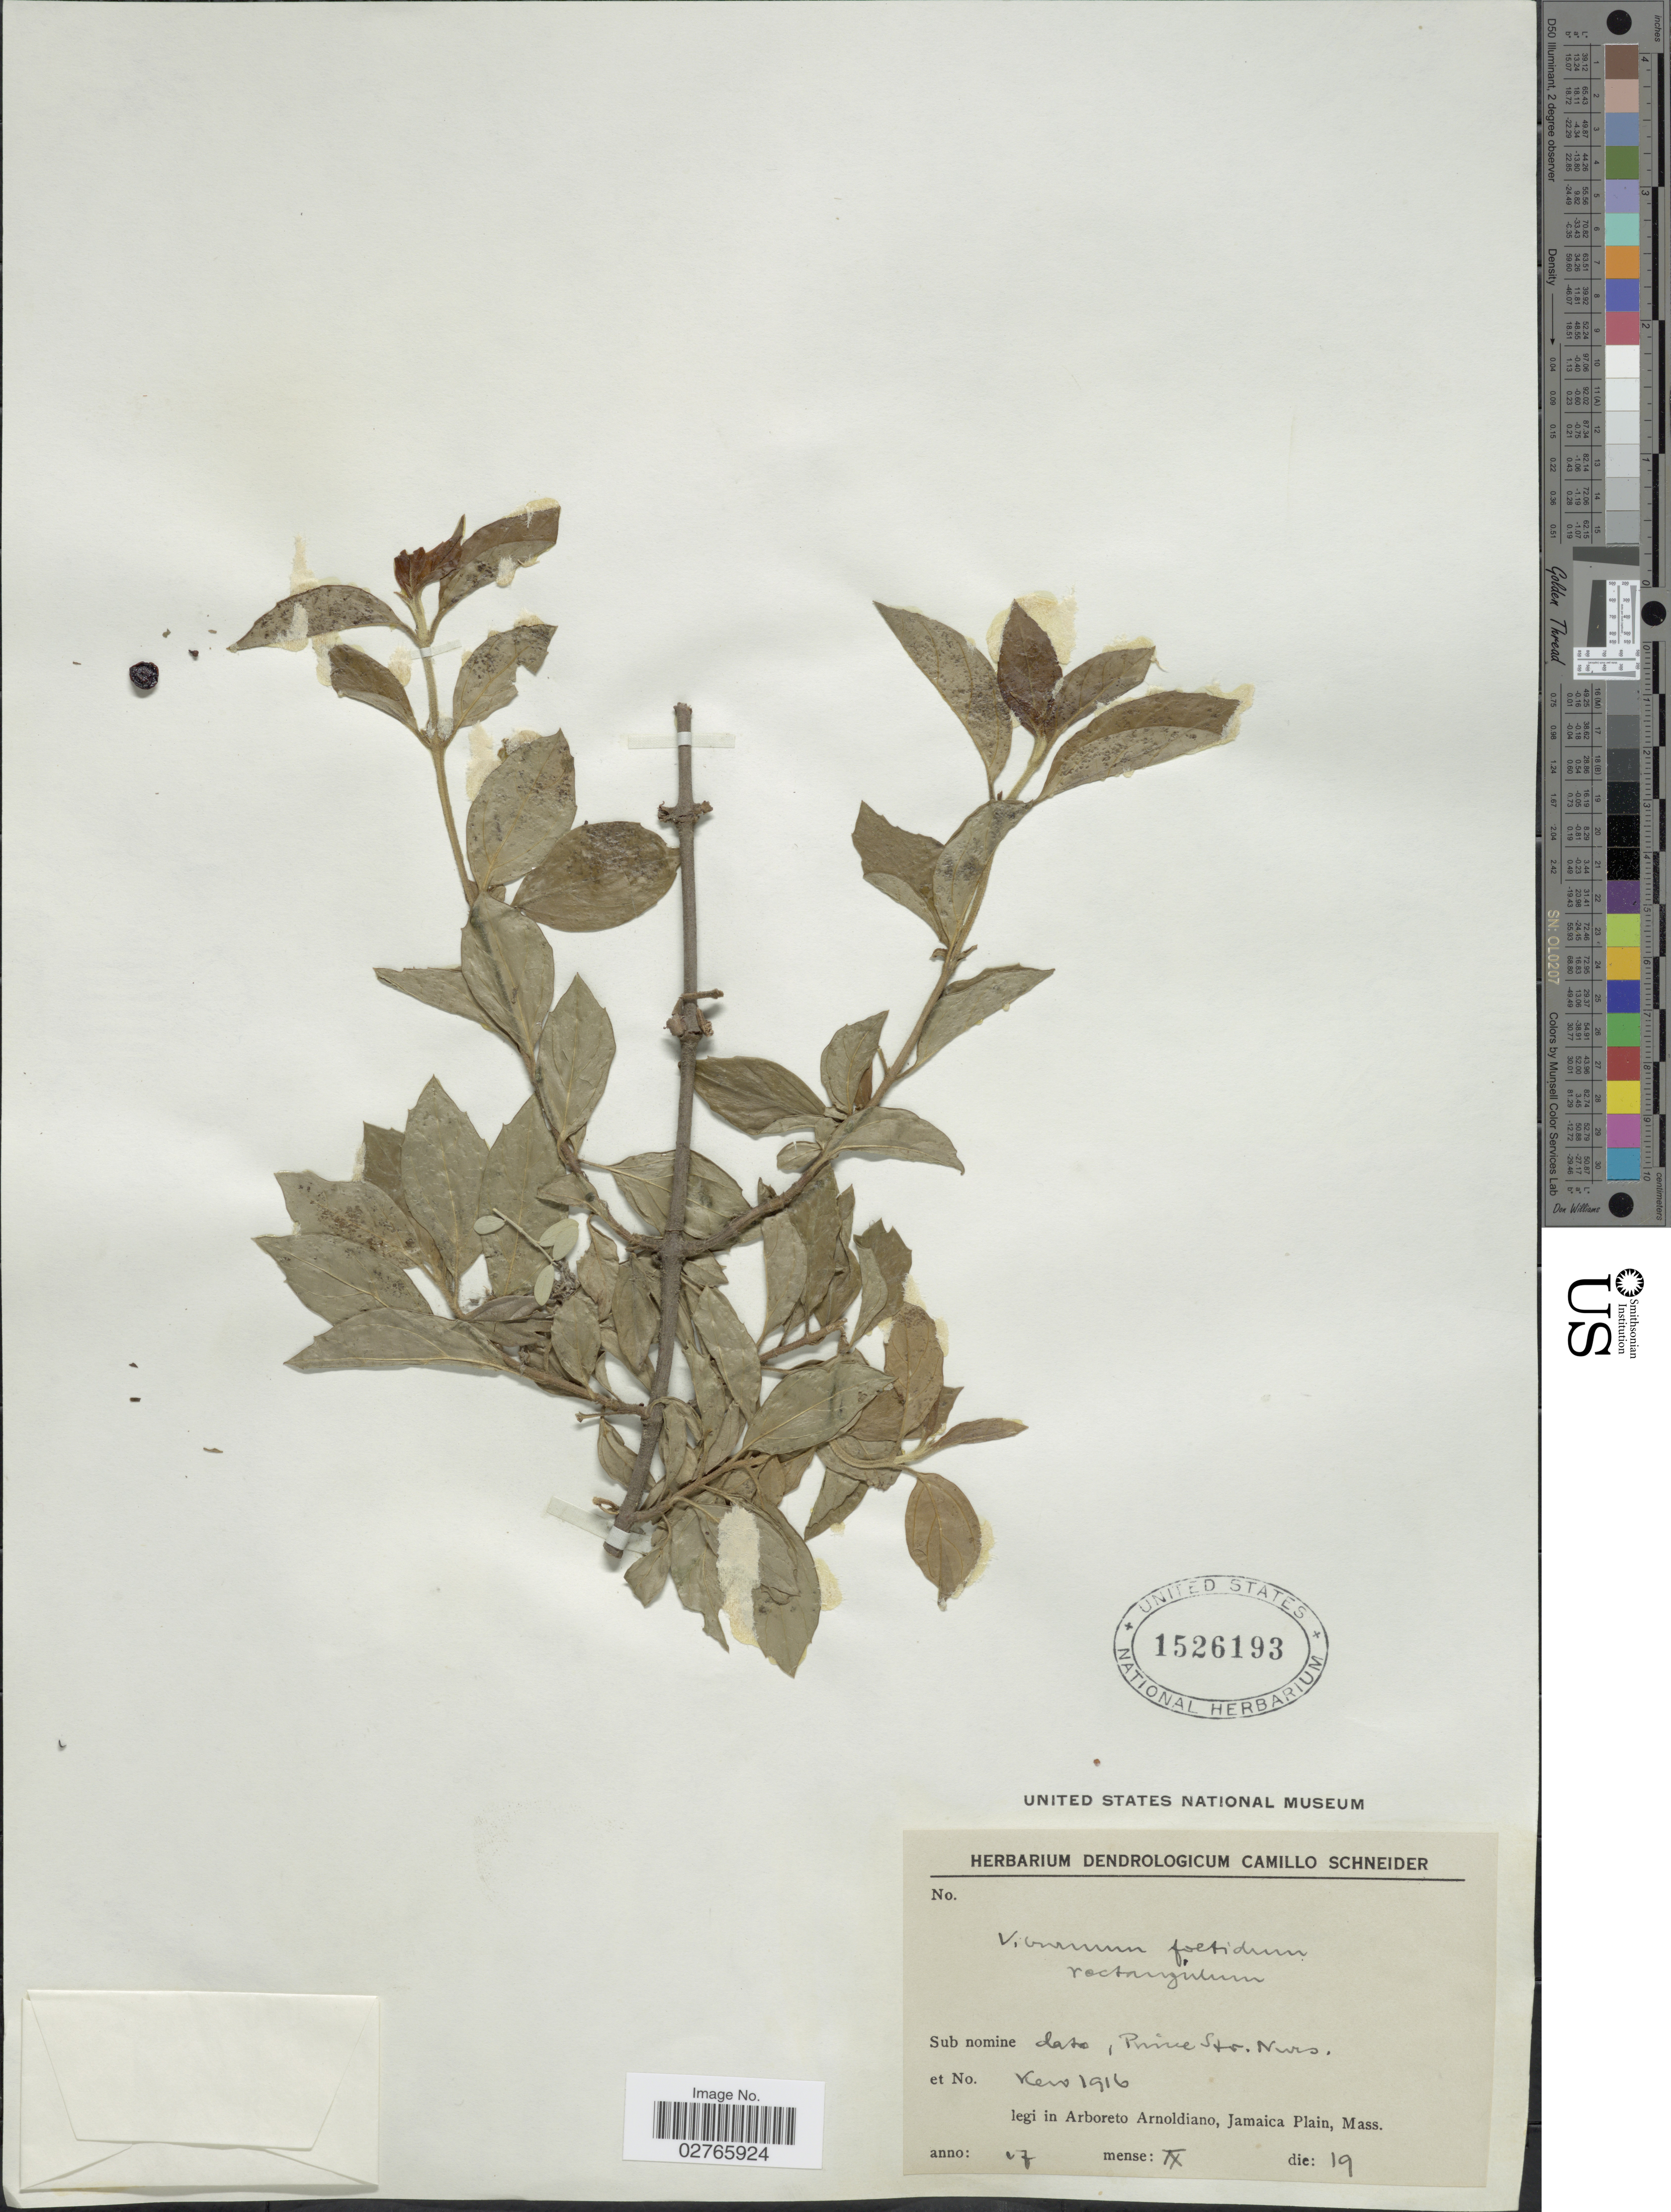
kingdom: Plantae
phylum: Tracheophyta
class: Magnoliopsida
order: Dipsacales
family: Viburnaceae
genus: Viburnum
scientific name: Viburnum foetidum var. rectangulatum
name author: Rehder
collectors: ex Arnold Arboretum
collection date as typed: Transcribed d/m/y: 19/9/17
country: United States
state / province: Massachusetts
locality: Arboreto Arnoldiano, Jamaica Plain. Mass.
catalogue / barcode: US 1526193